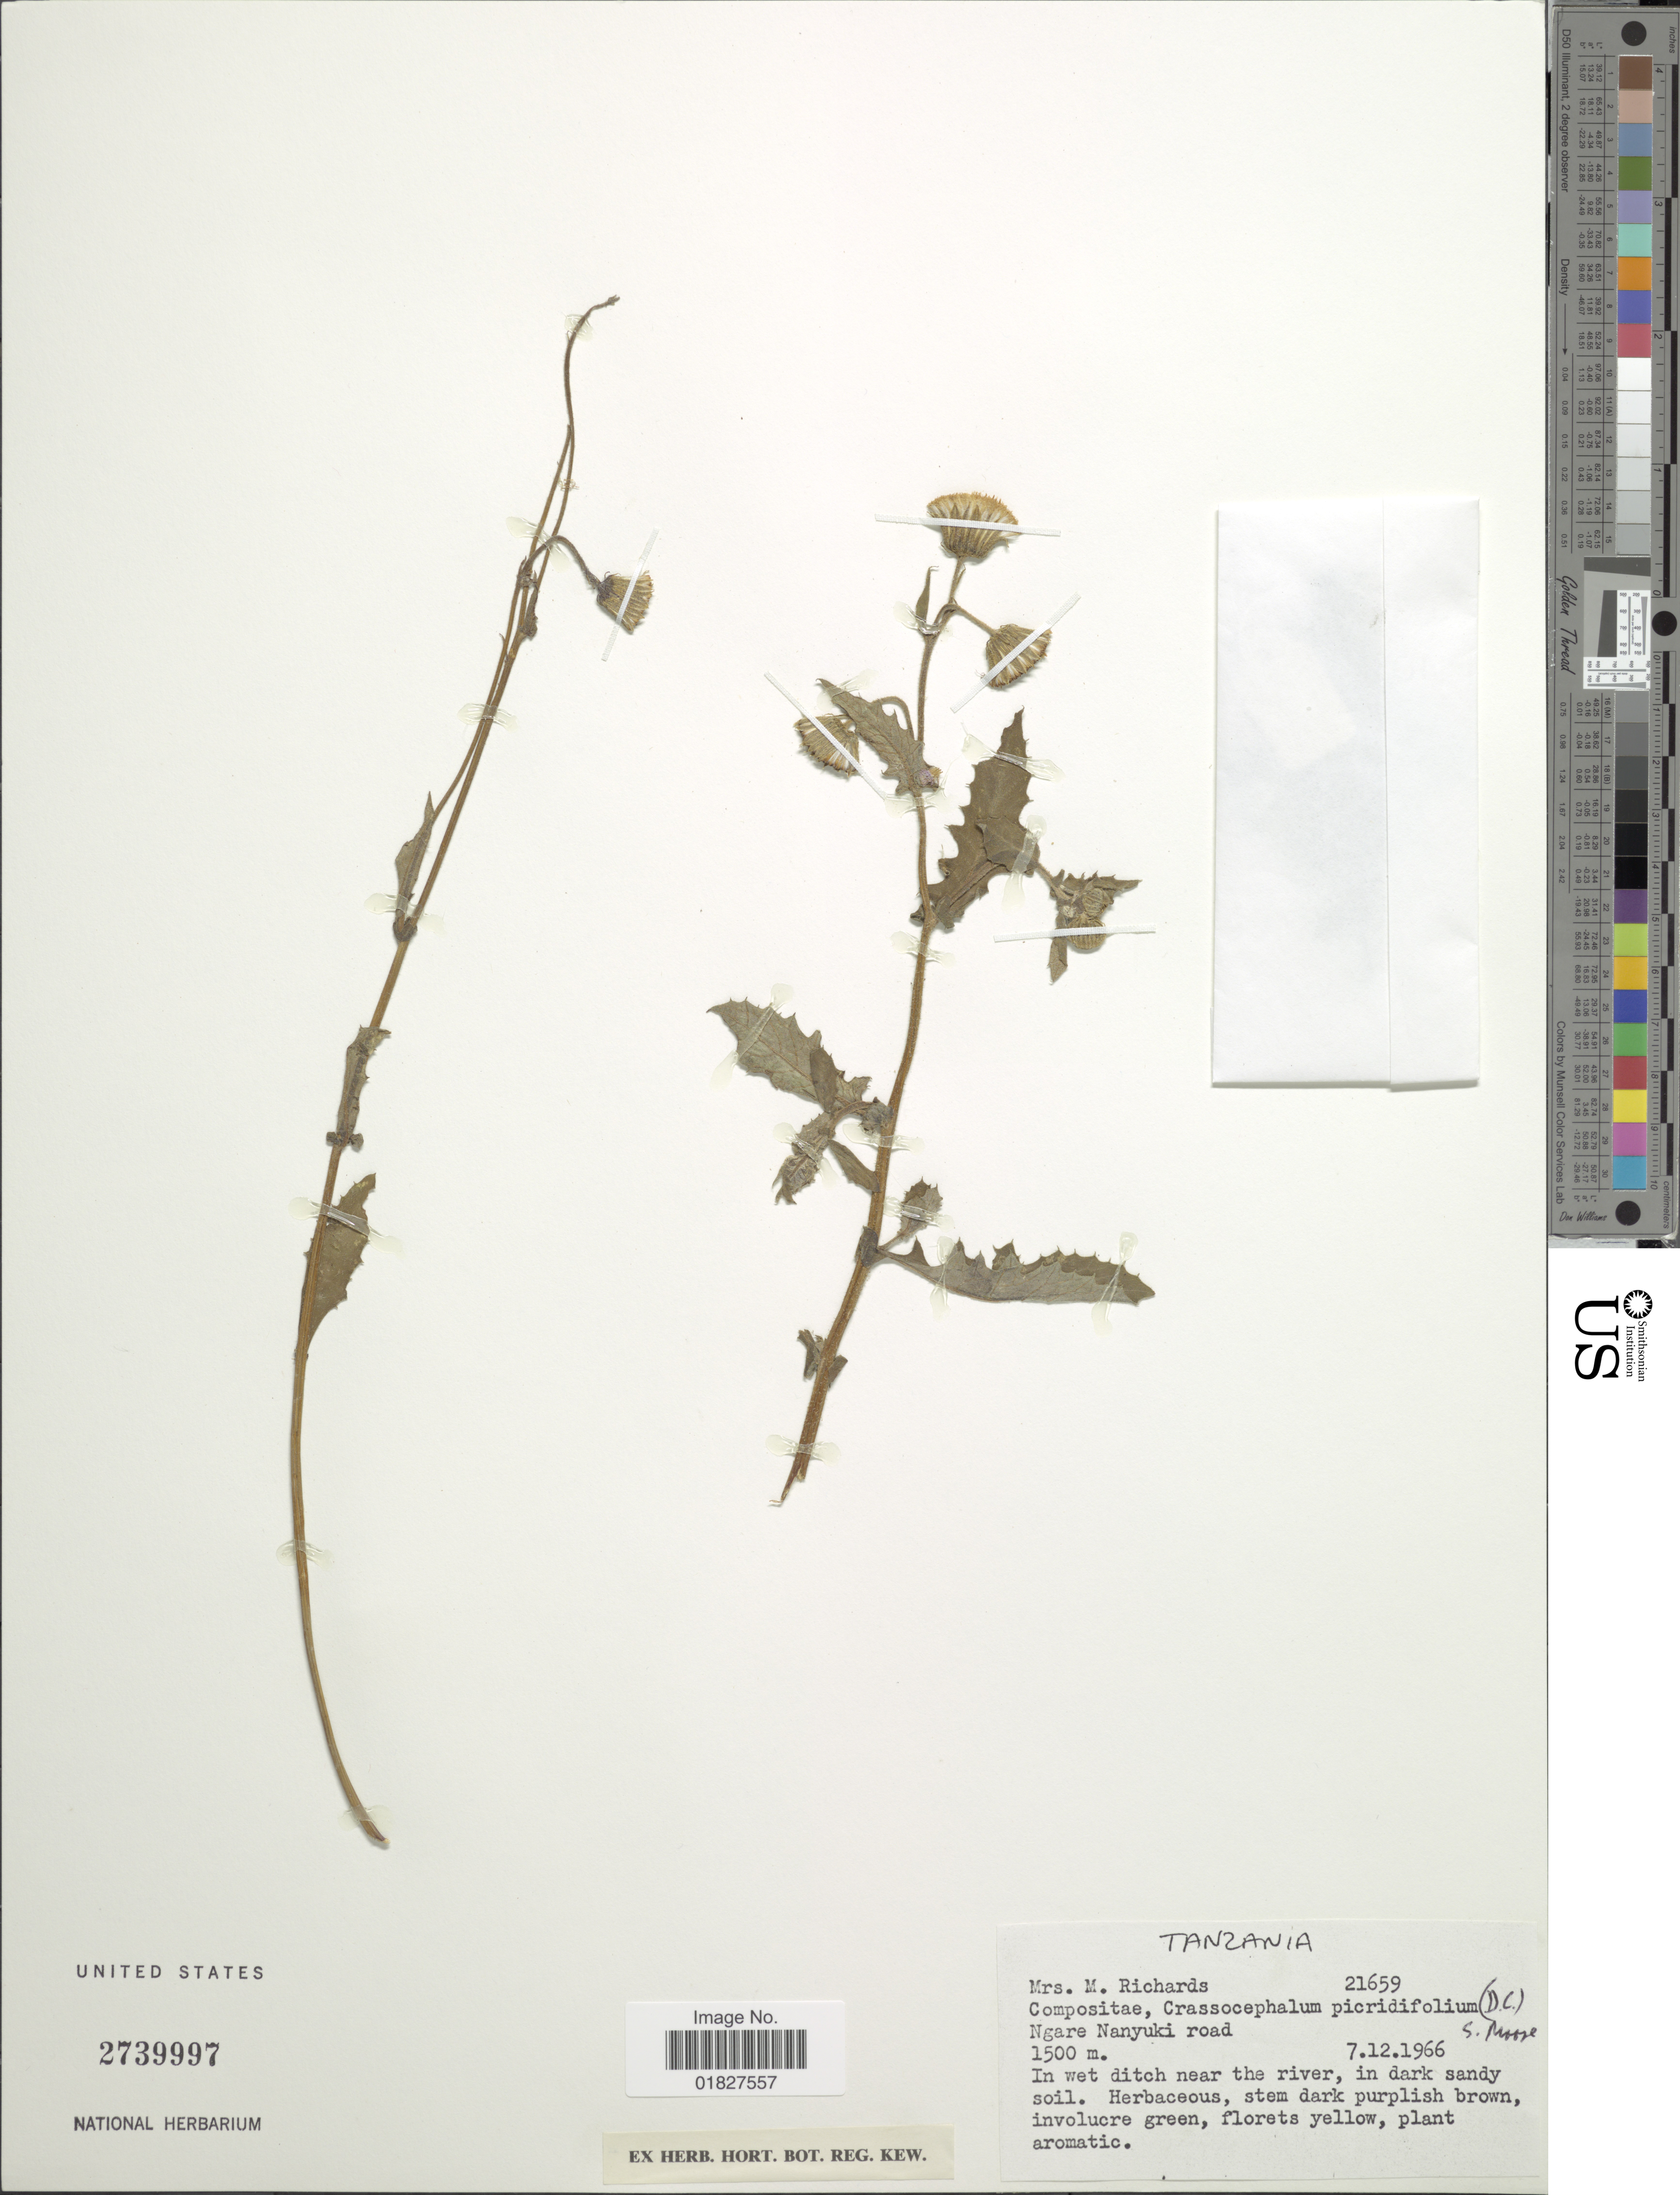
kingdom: Plantae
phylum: Tracheophyta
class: Magnoliopsida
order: Asterales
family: Asteraceae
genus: Crassocephalum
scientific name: Crassocephalum picridifolium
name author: (DC.) S. Moore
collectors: M. Richards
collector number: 21659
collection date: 1966-12-07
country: Tanzania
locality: Ngare Nanyuki road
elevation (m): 1500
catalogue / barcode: US 2739997